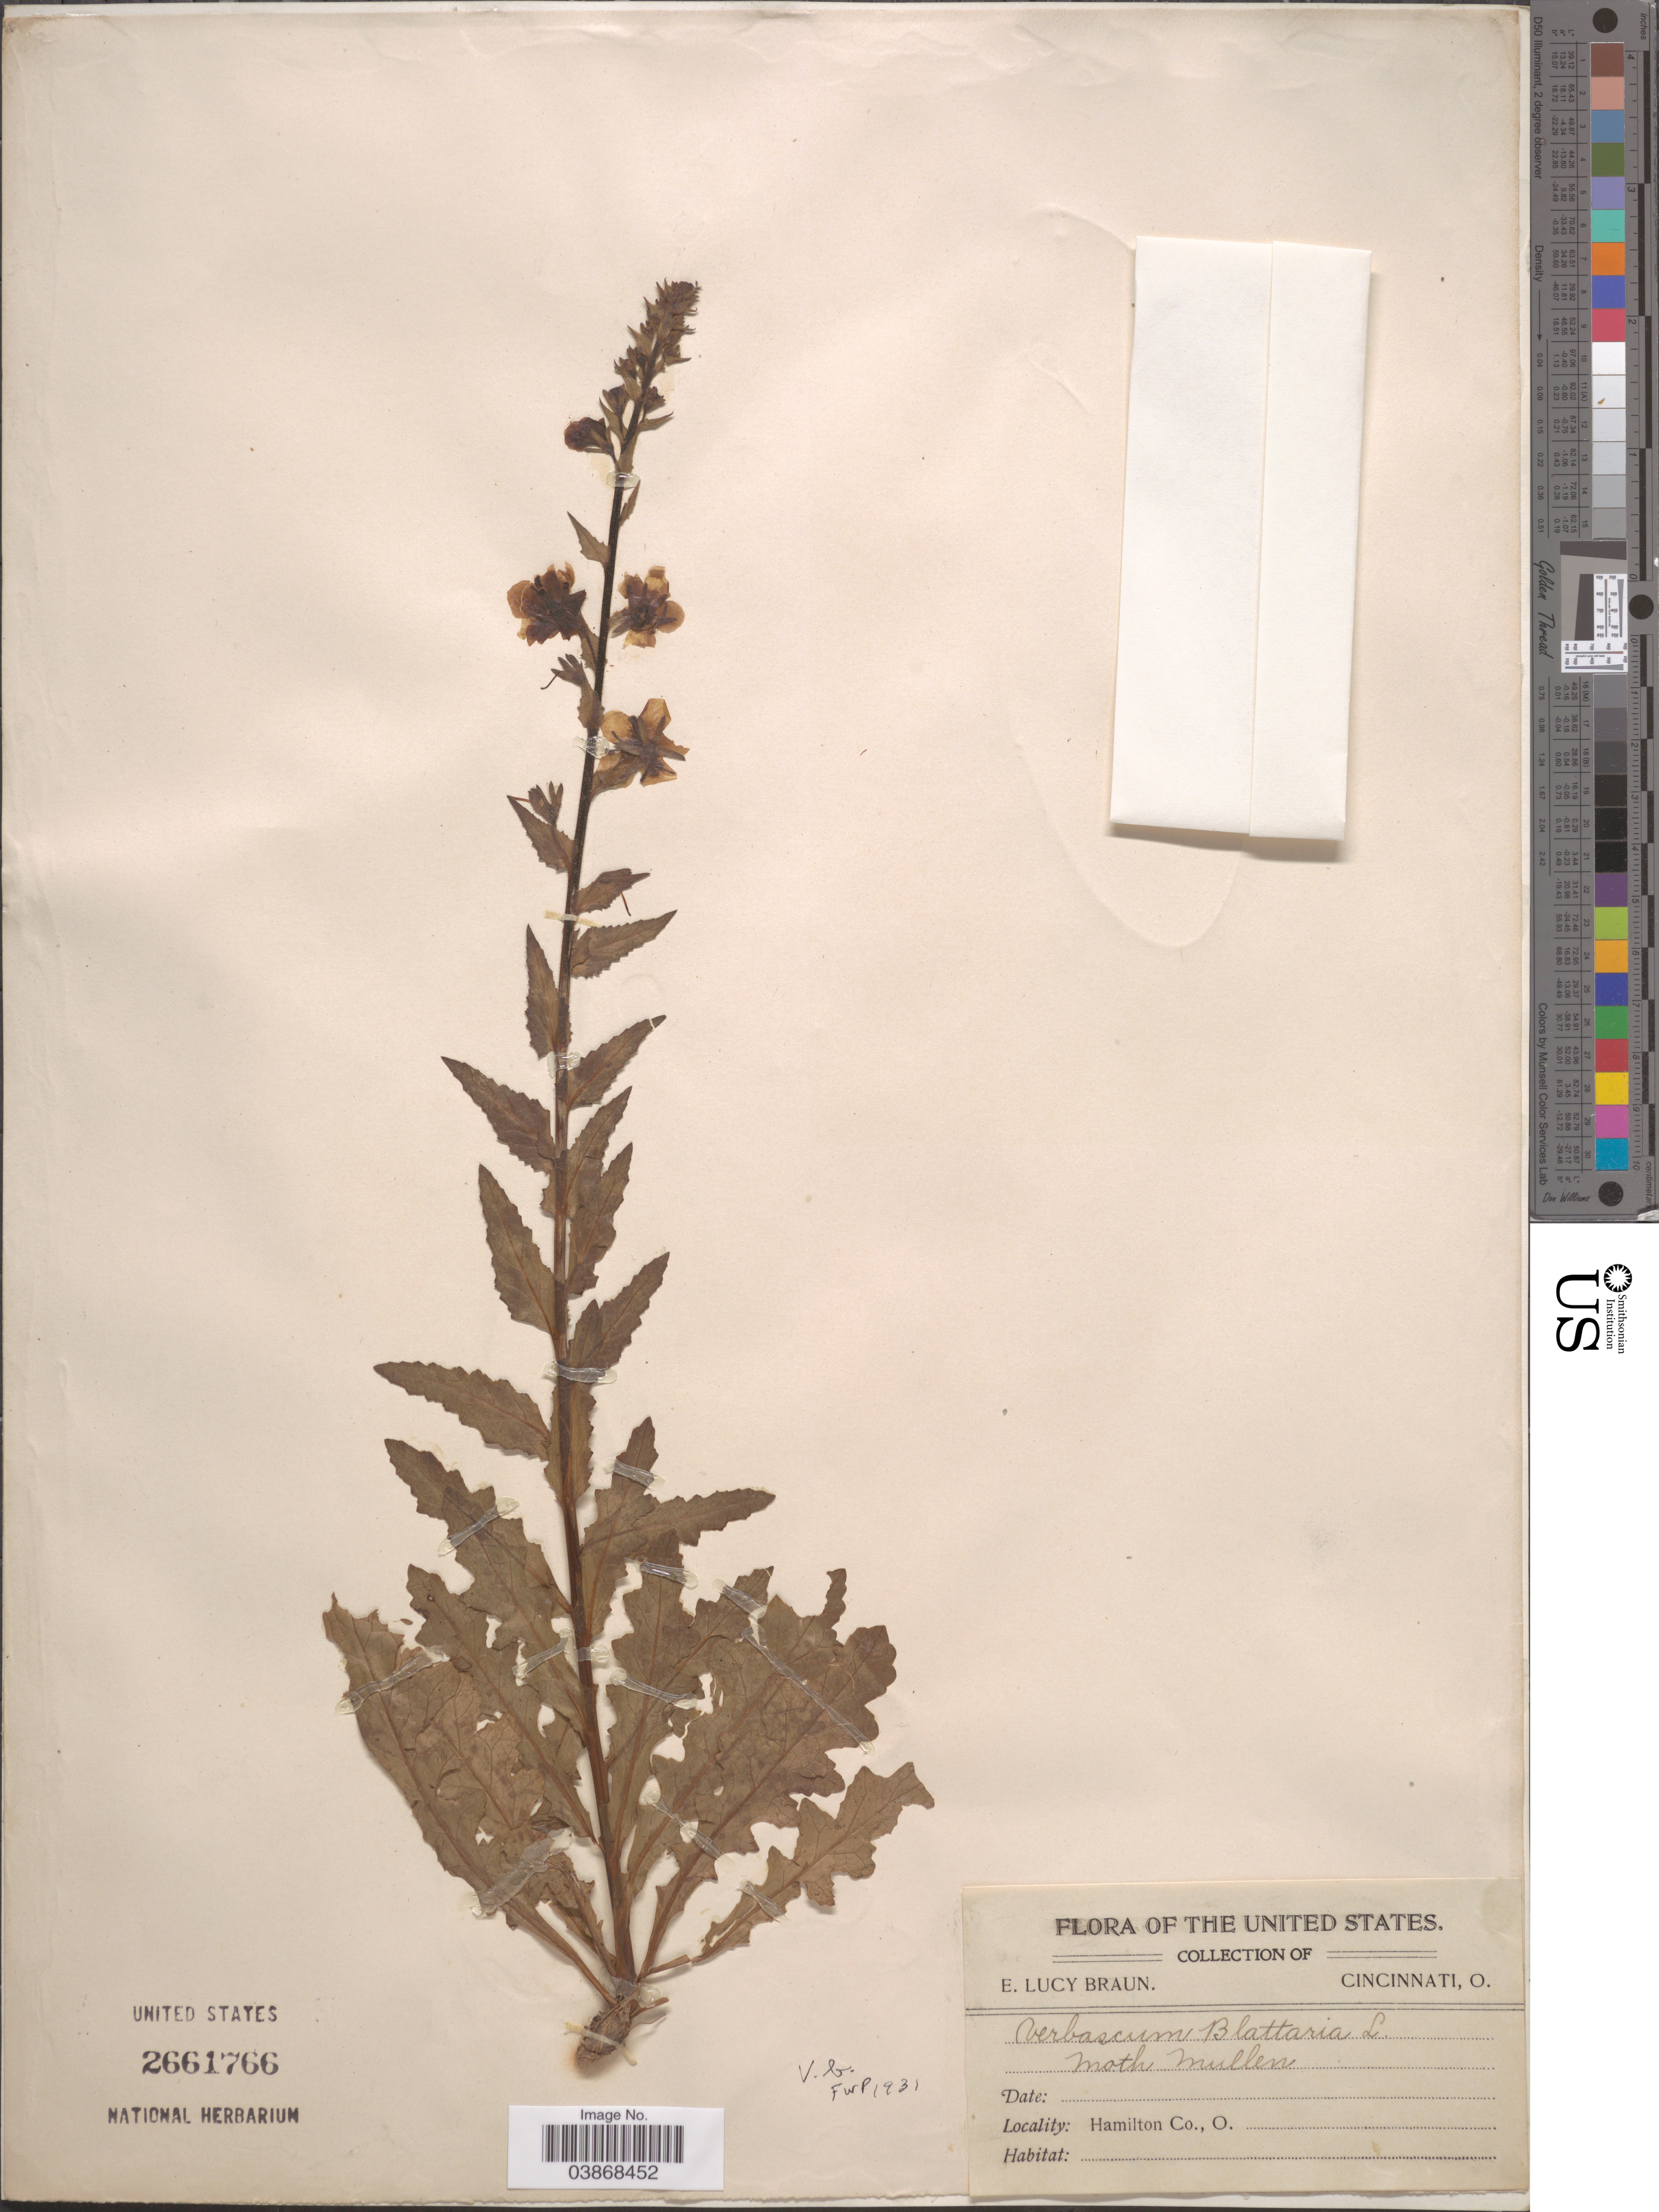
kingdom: Plantae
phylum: Tracheophyta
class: Magnoliopsida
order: Lamiales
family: Scrophulariaceae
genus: Verbascum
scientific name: Verbascum blattaria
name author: L.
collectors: E. L. Braun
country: United States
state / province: Ohio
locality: Hamilton Co.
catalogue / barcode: US 2661766